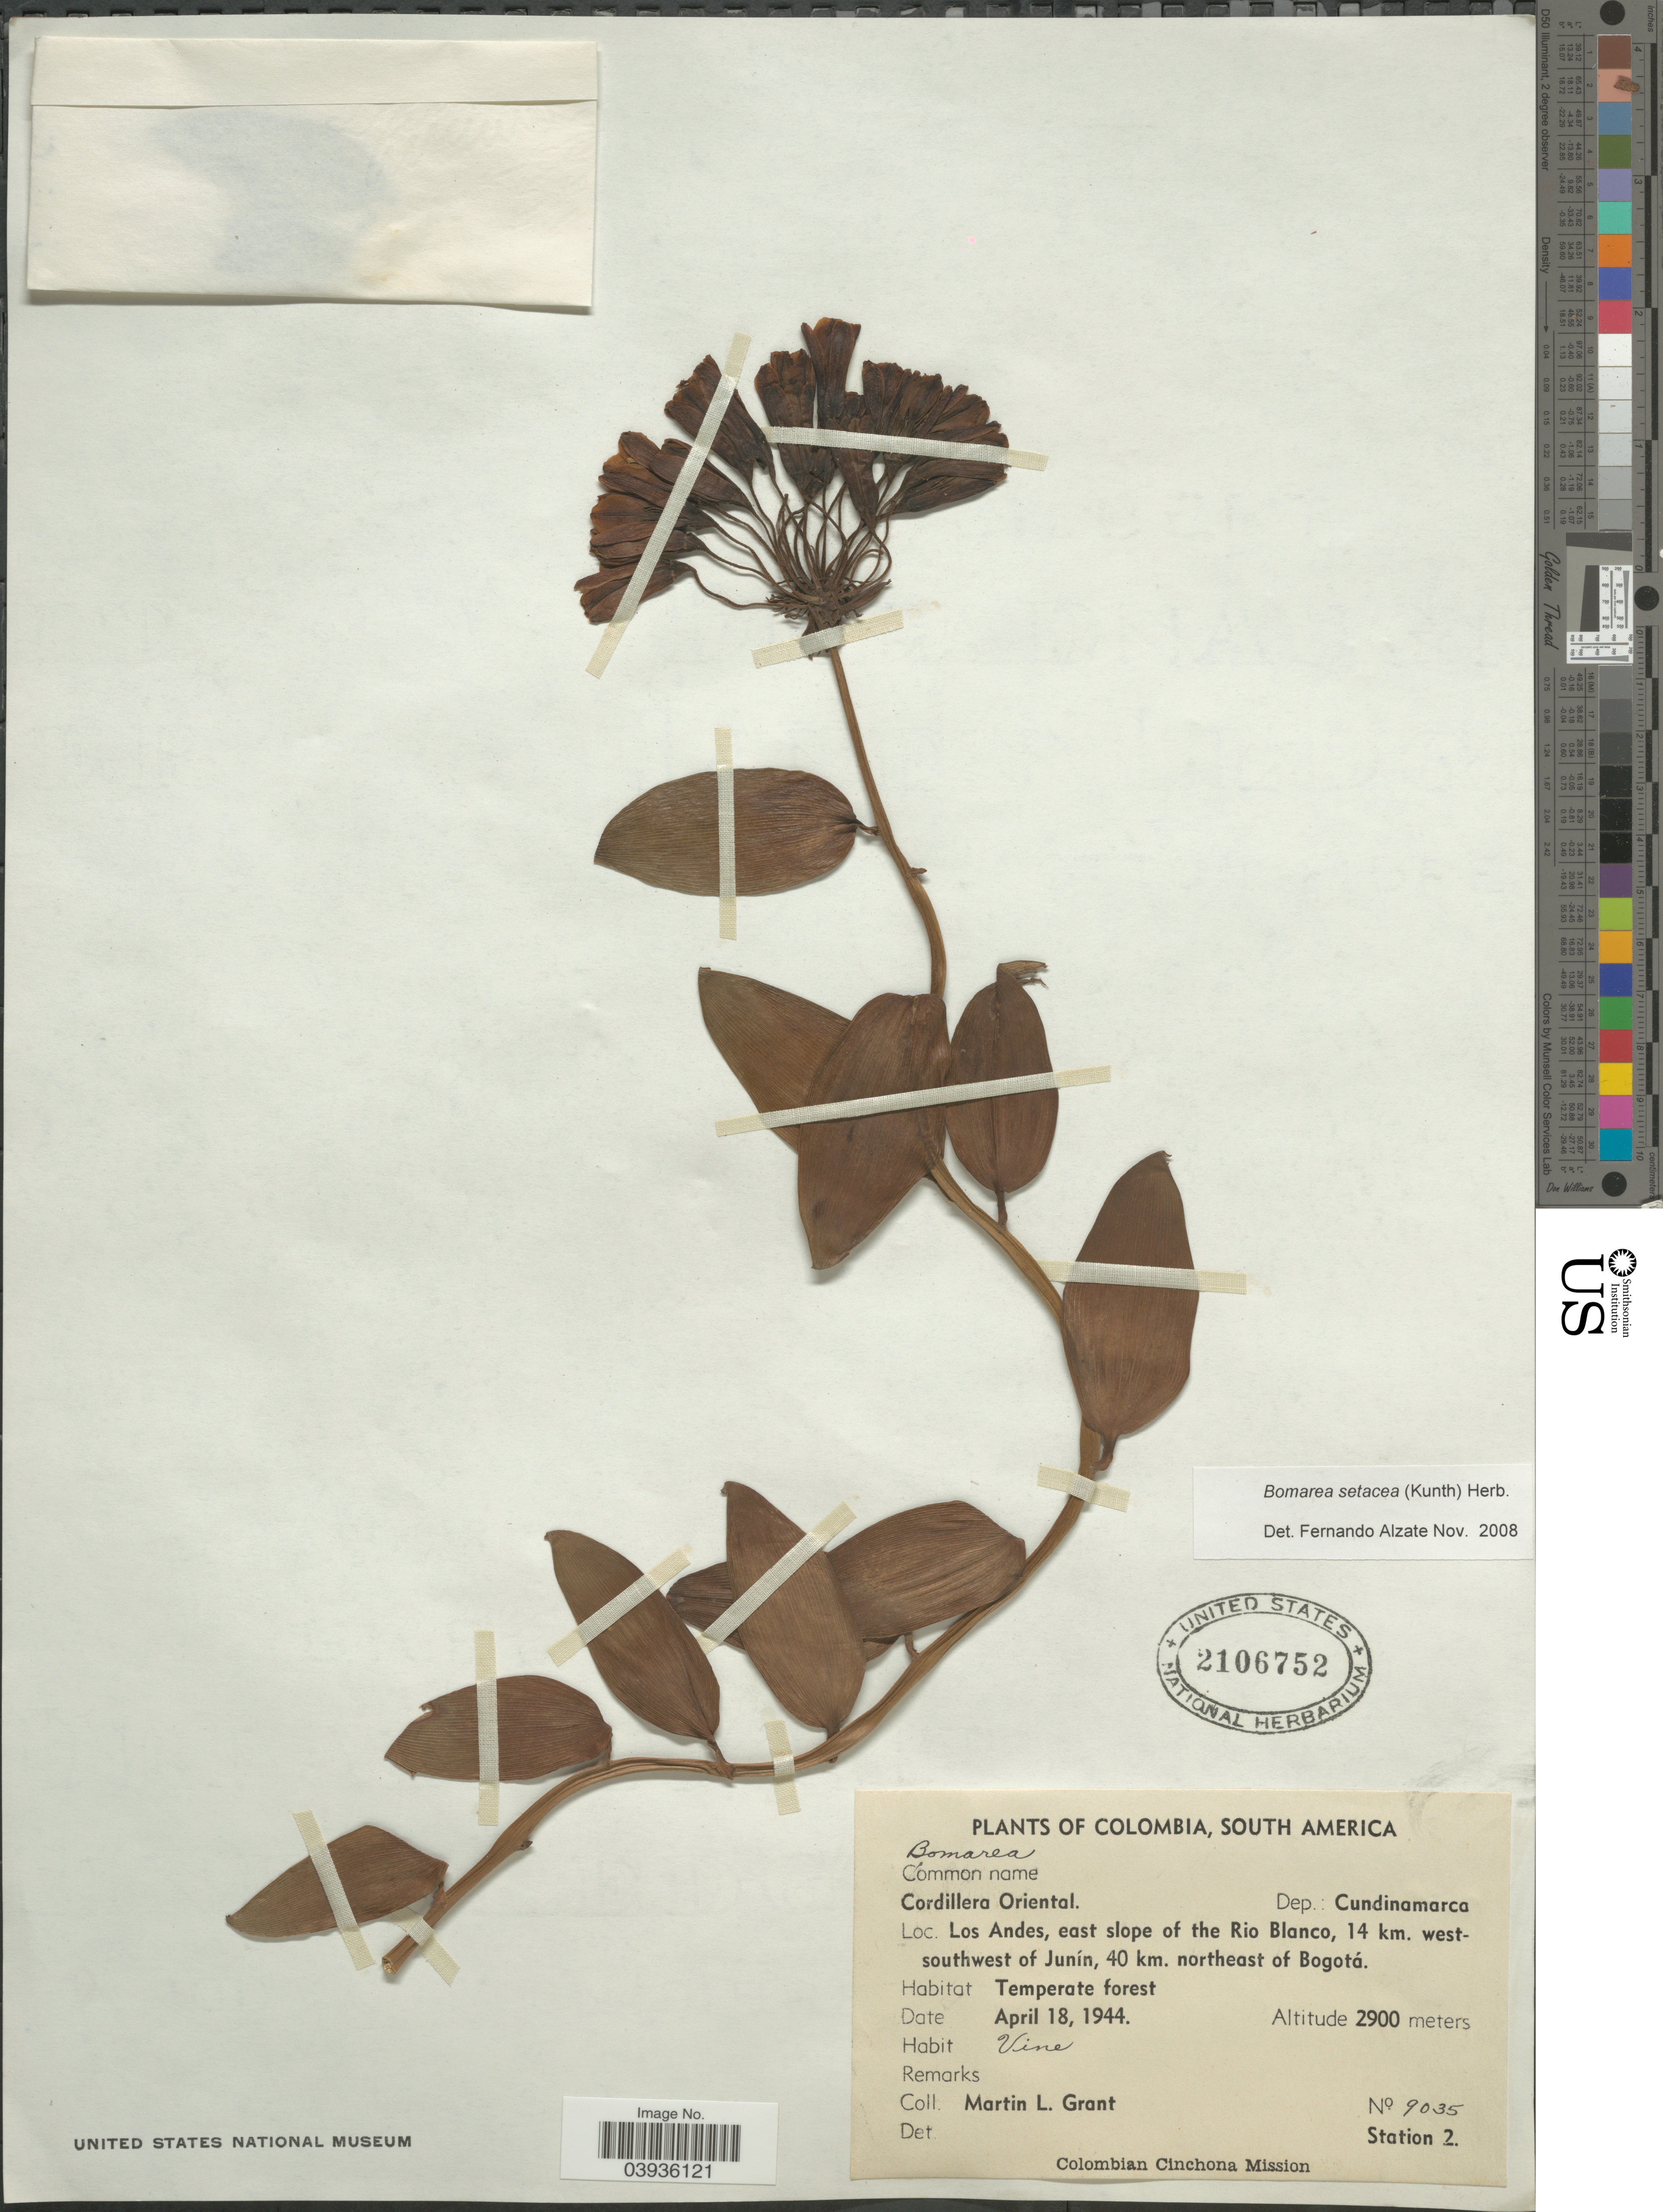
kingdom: Plantae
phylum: Tracheophyta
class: Liliopsida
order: Liliales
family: Alstroemeriaceae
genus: Bomarea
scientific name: Bomarea setacea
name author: (Ruiz & Pav.) Herb.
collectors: M. L. Grant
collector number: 9035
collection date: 1944-04-18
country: Colombia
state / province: Cundinamarca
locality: Cordillera Oriental. Dep.: Cundinamarca. Los Andes, east slope of the Rio Blanco, 14 km. west-southwest of Junín, 40 km. northeast of Bogotá. Station 2.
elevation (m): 2900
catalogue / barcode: US 2106752